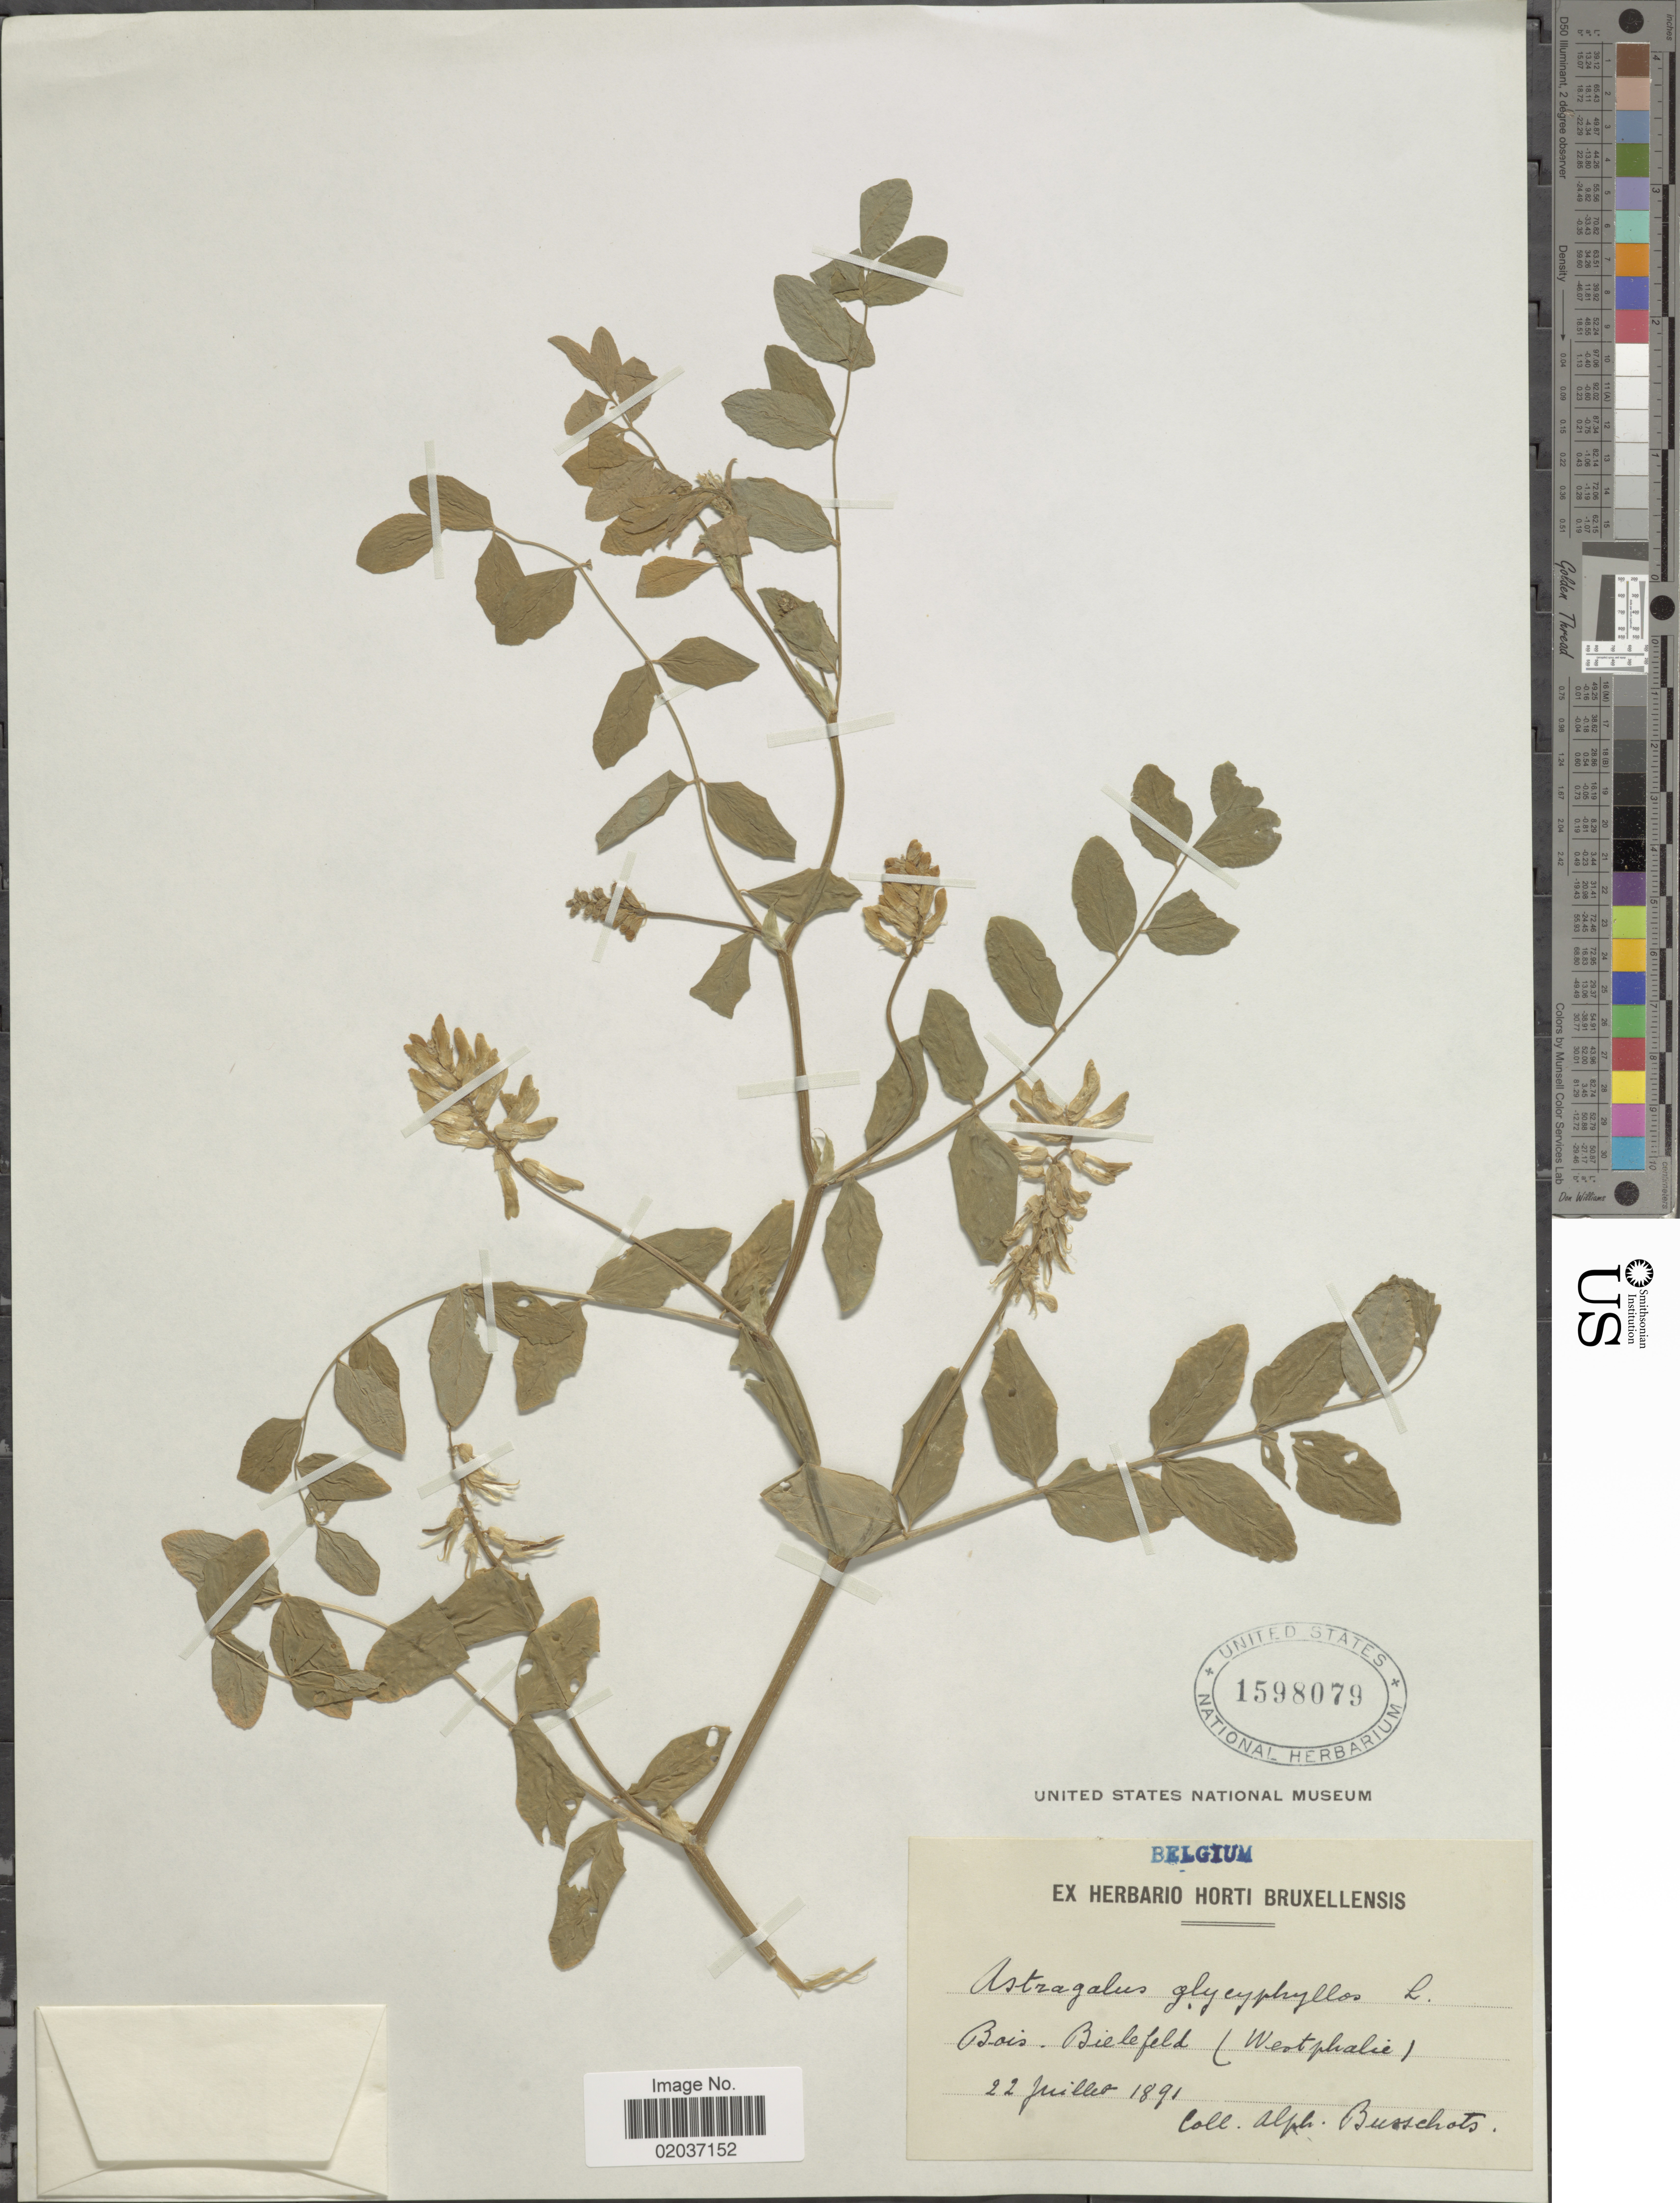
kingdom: Plantae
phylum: Tracheophyta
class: Magnoliopsida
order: Fabales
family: Fabaceae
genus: Astragalus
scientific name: Astragalus glycyphyllos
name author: L.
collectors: A. Busschots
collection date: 1891-07-22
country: Belgium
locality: Belgium, Bois. Bielefeld (westphalie).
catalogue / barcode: US 1598079